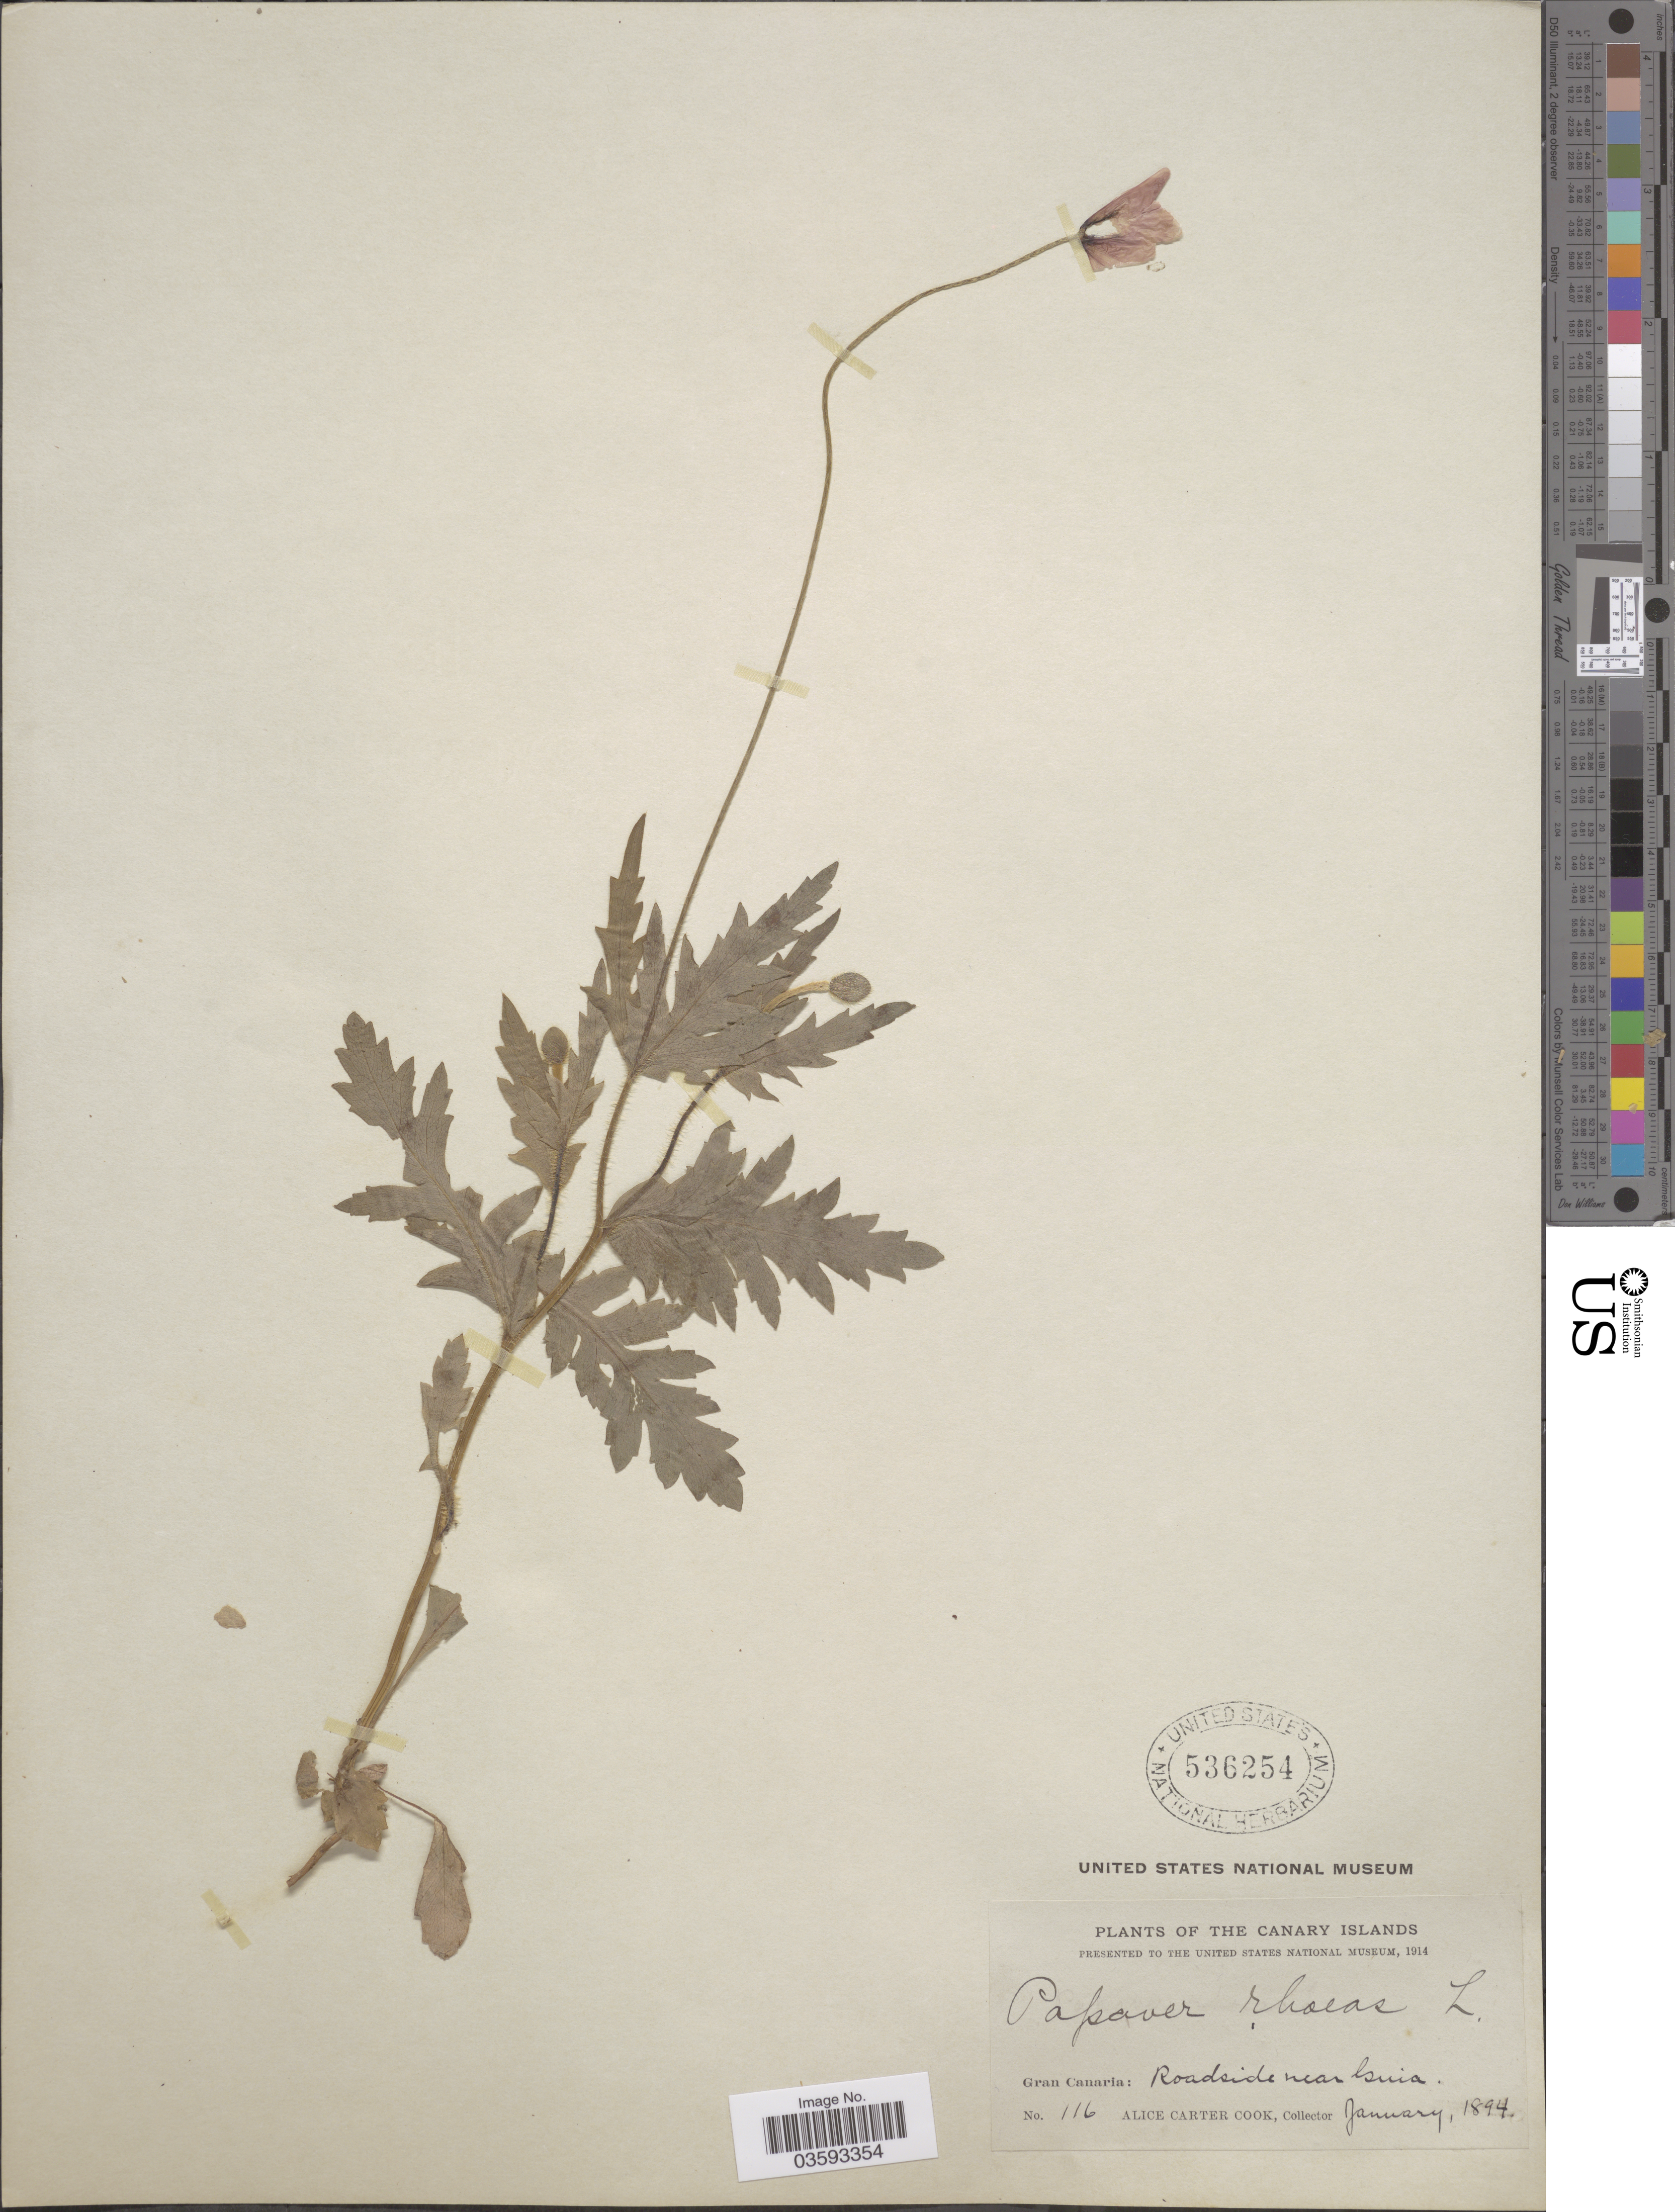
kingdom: Plantae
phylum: Tracheophyta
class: Magnoliopsida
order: Ranunculales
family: Papaveraceae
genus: Papaver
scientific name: Papaver rhoeas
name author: L.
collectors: Alice C. Cook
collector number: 116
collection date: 1894-01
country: Spain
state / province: Canarias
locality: The Canary Islands. Gran Canaria: Roadside near Guia.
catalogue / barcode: US 536254